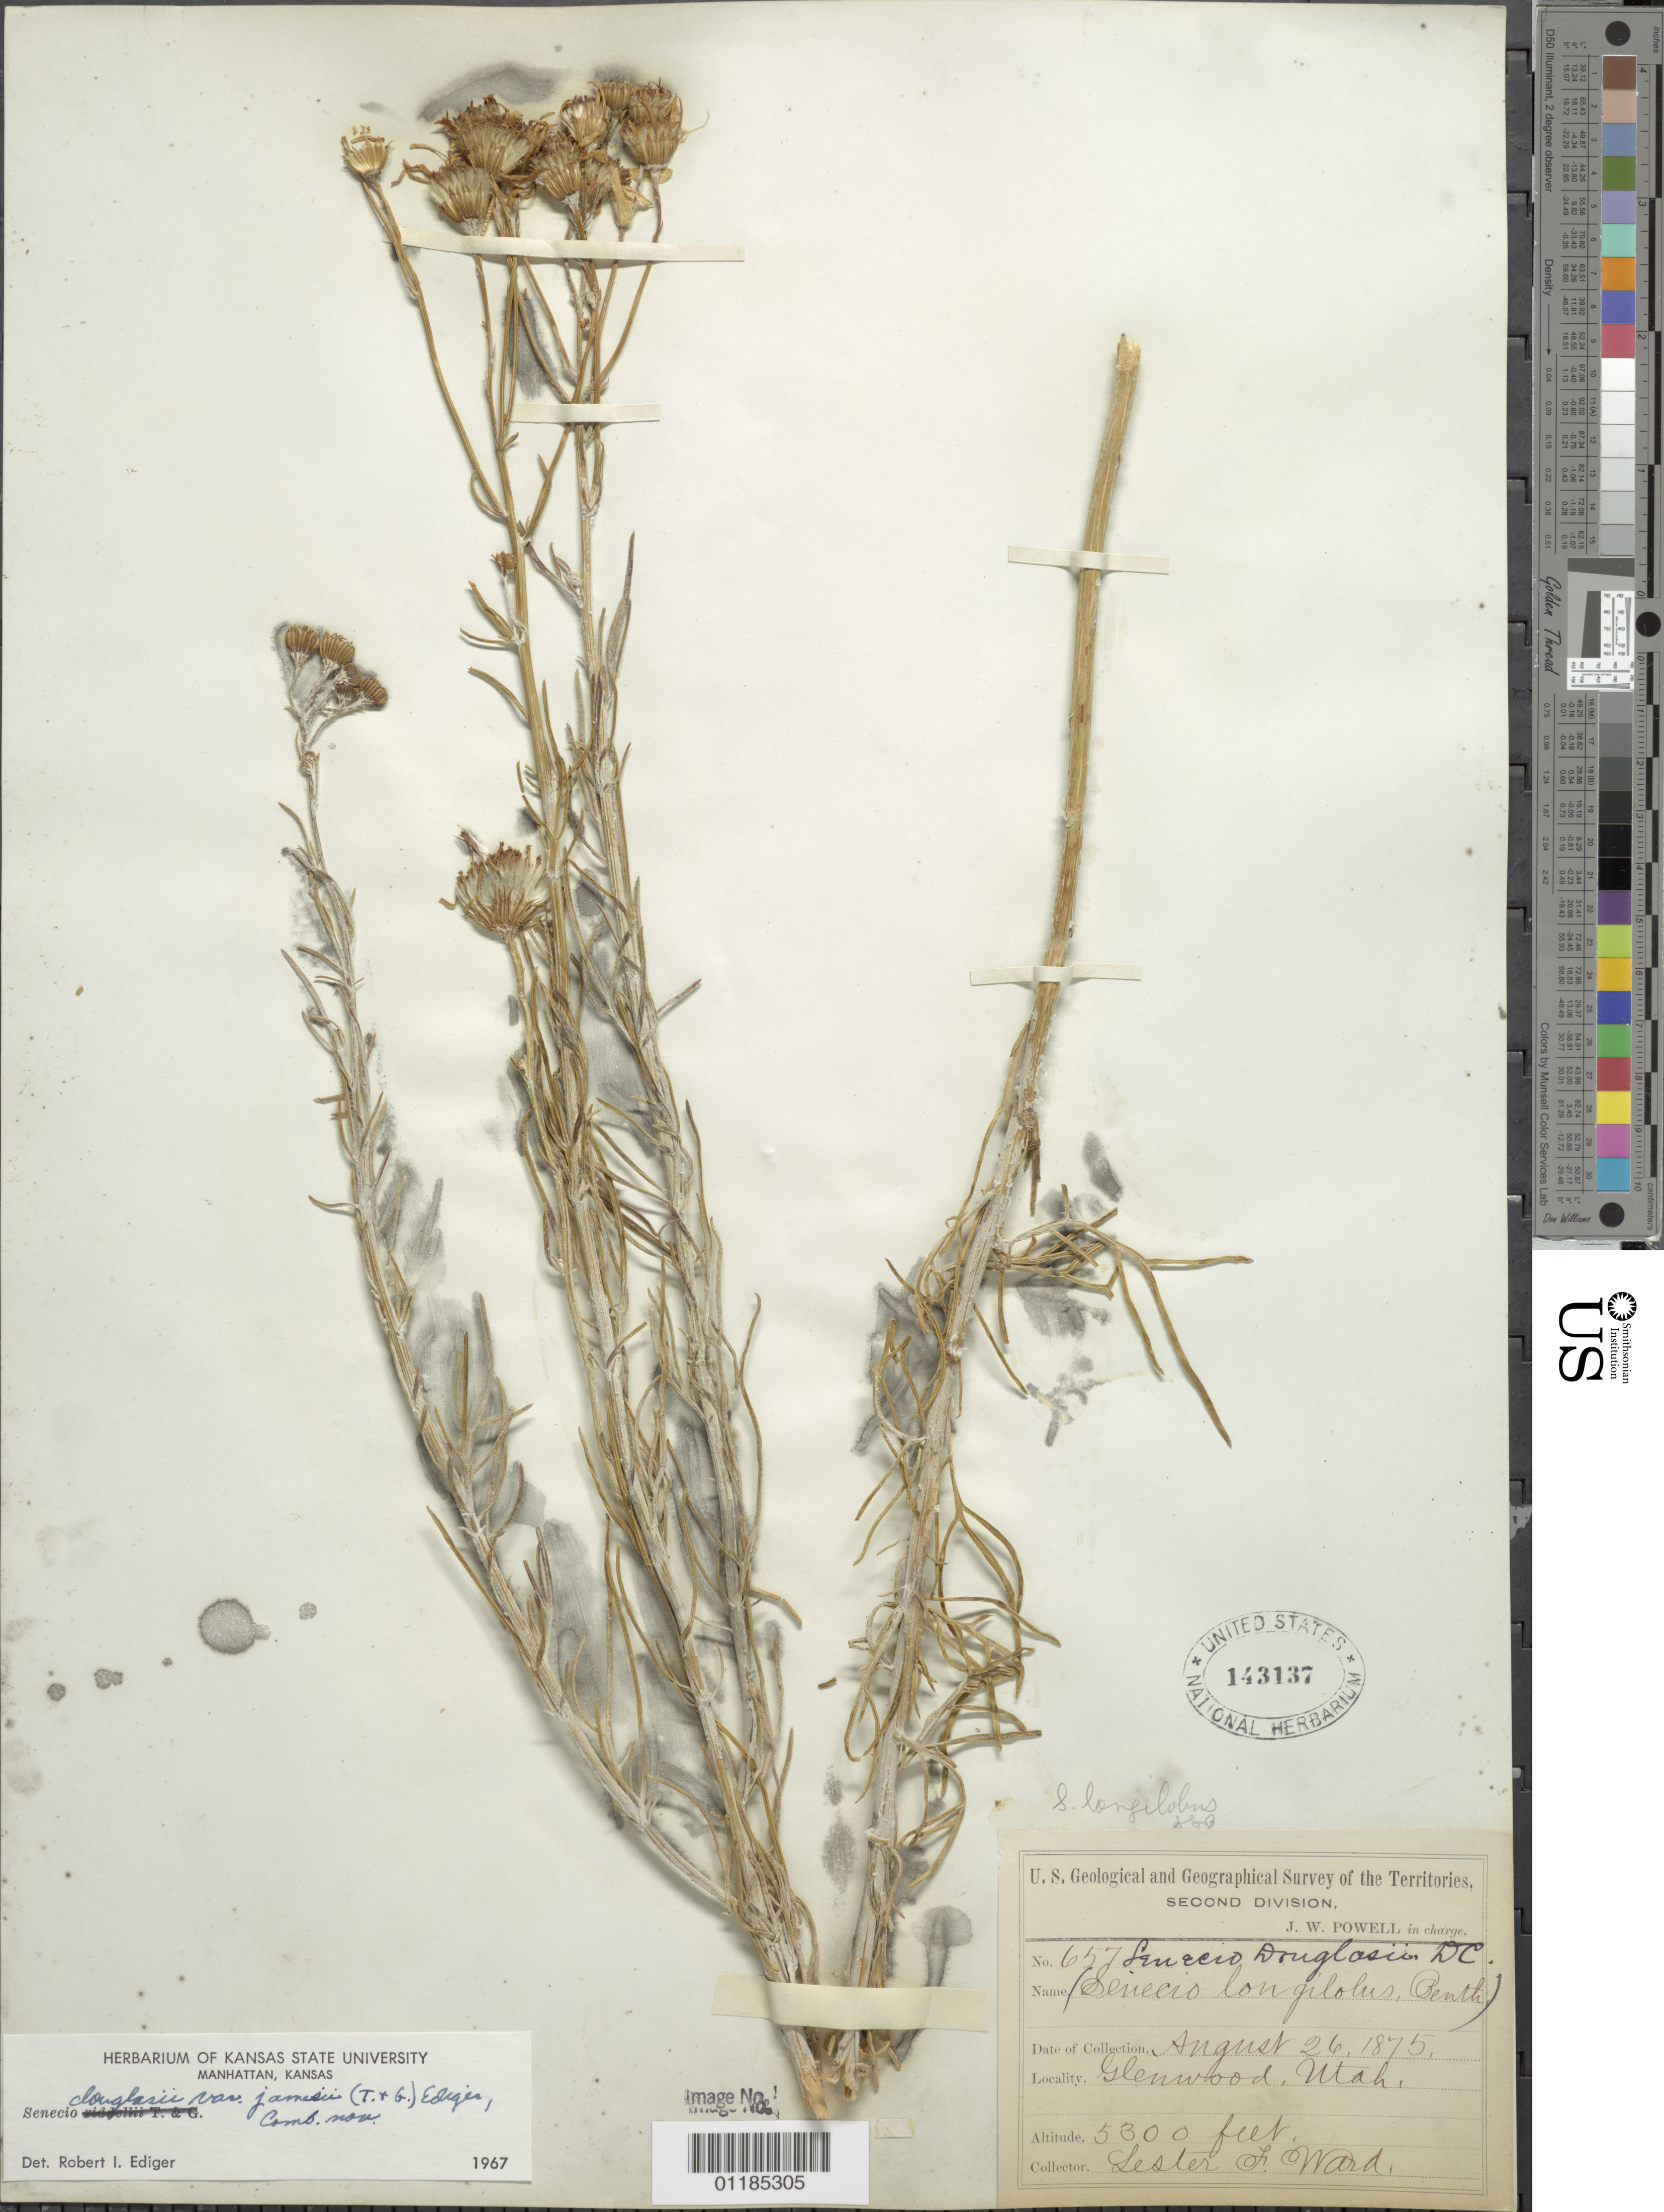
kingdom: Plantae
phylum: Tracheophyta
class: Magnoliopsida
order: Asterales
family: Asteraceae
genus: Senecio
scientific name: Senecio flaccidus var. flaccidus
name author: Less.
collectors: L. F. Ward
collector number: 657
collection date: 1875-08-26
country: United States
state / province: Utah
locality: Glenwood.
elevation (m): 1615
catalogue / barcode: US 143137